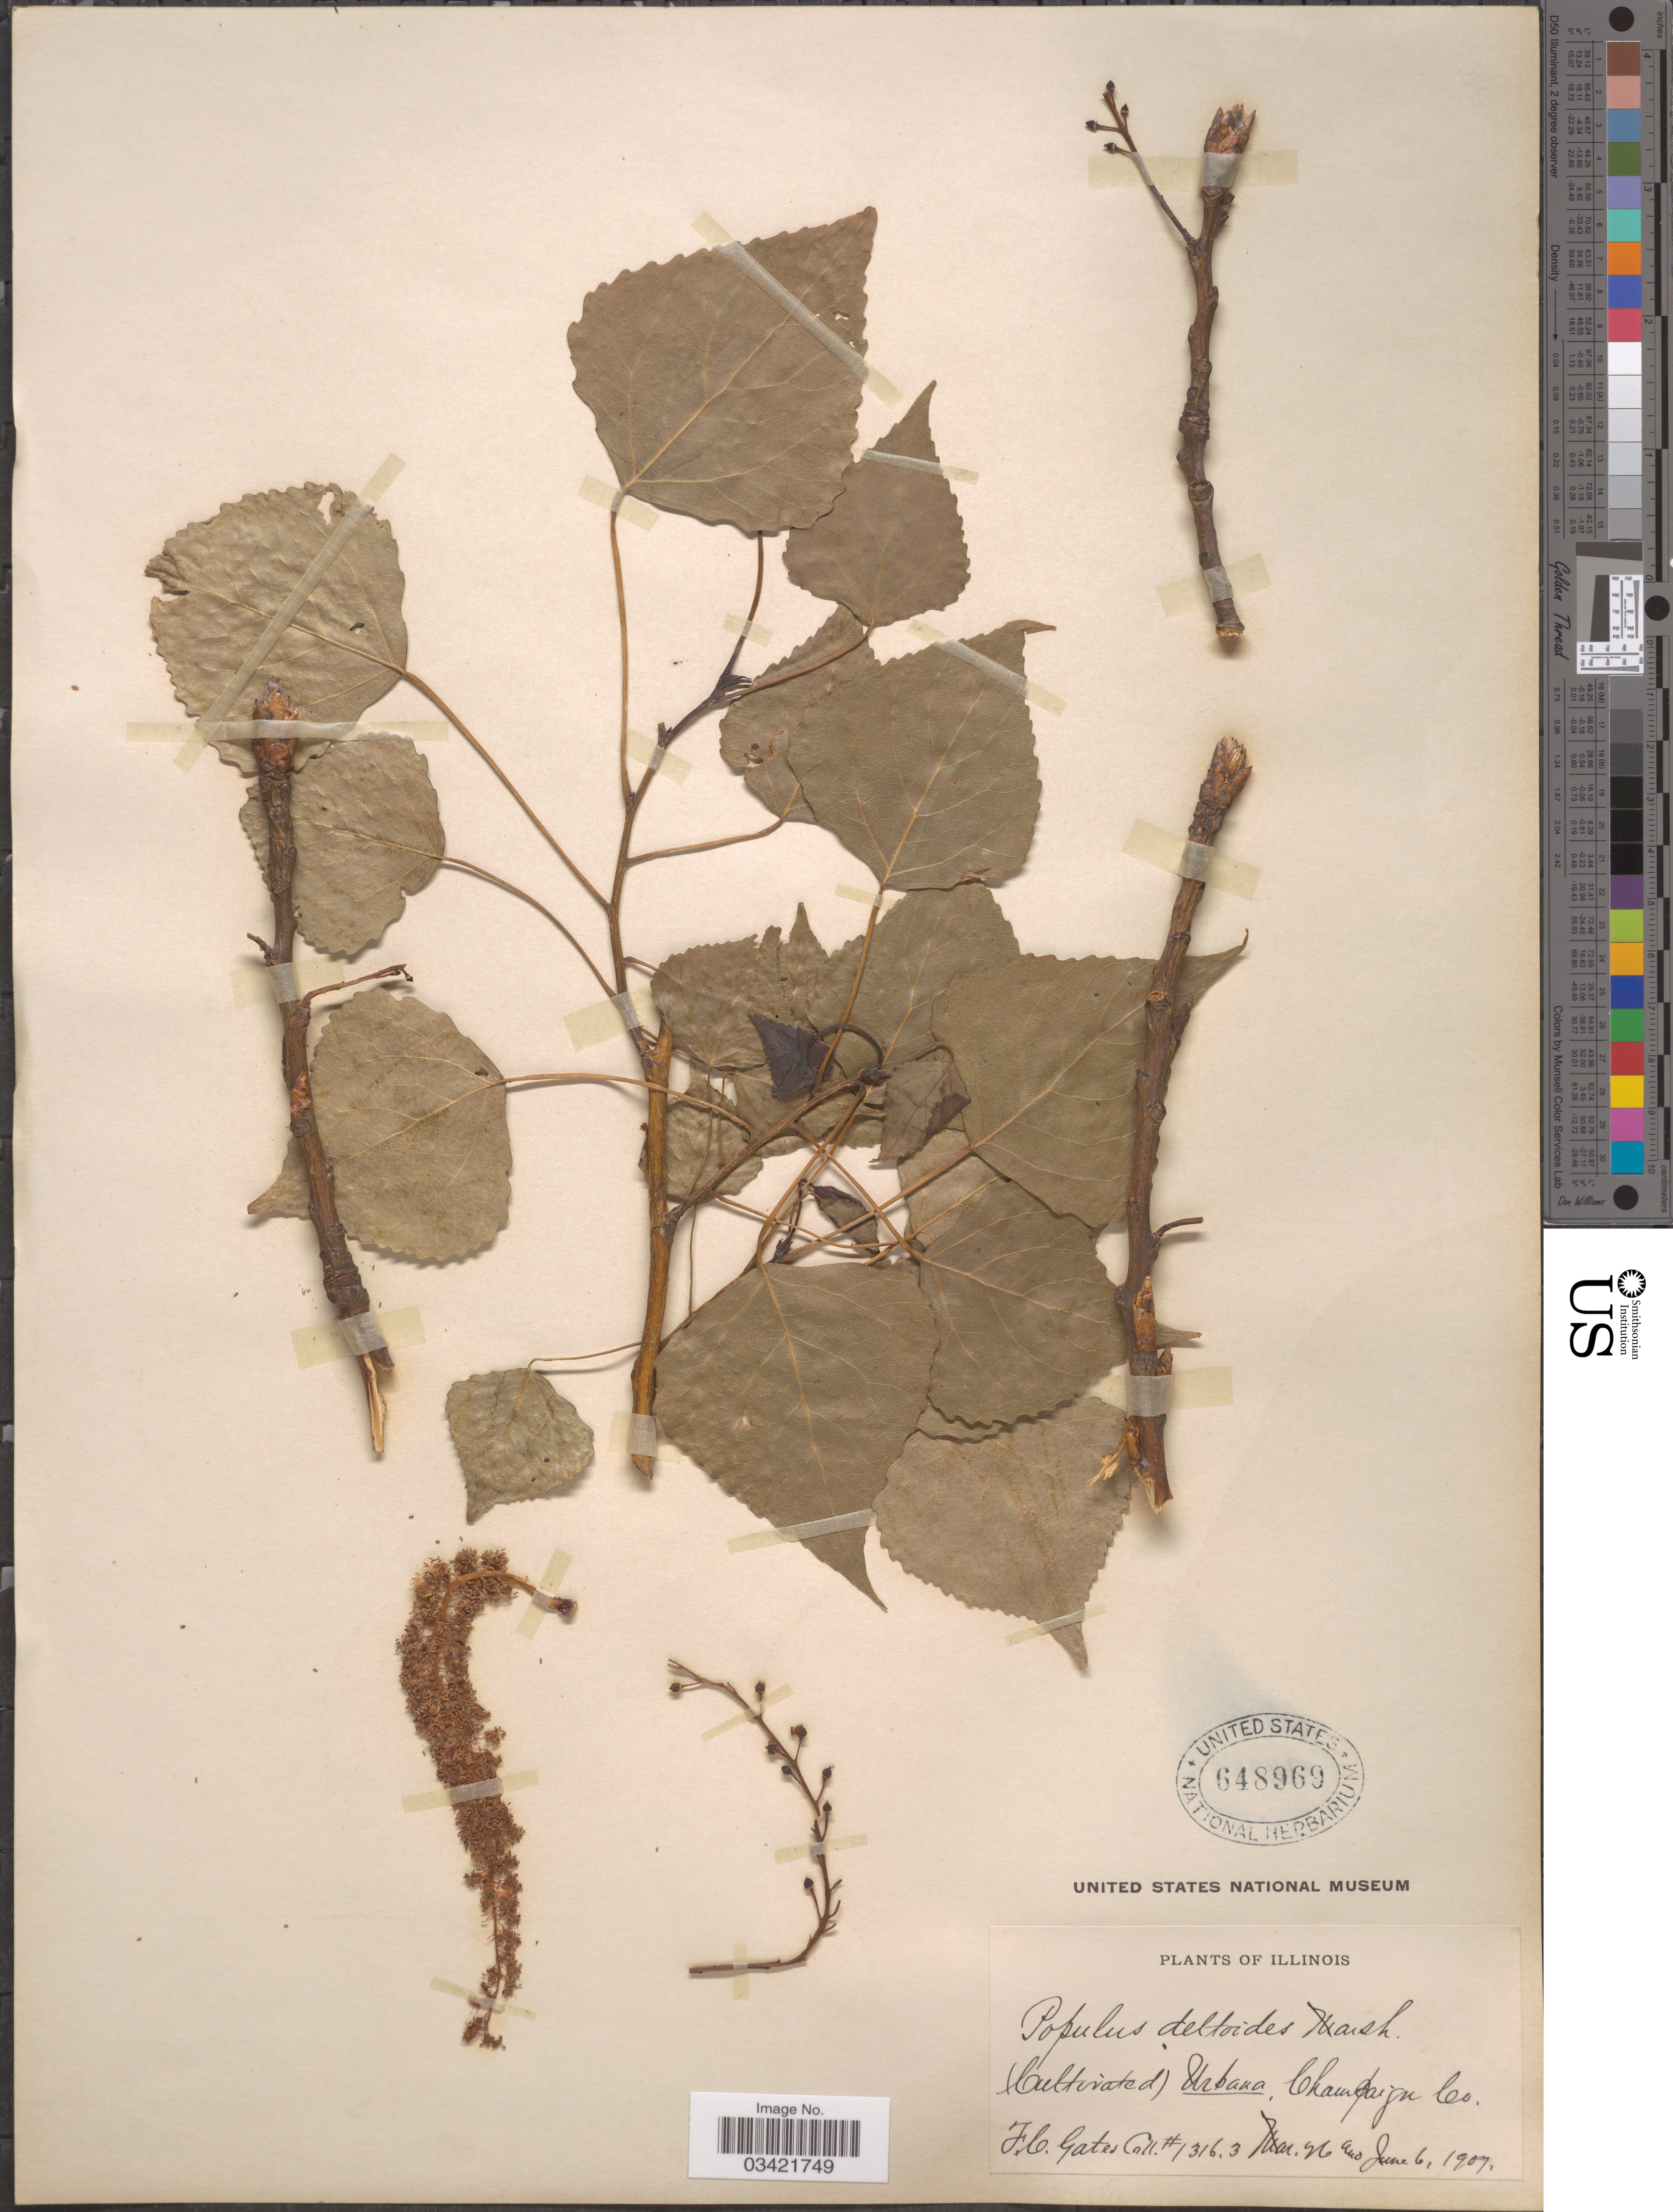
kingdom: Plantae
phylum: Tracheophyta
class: Magnoliopsida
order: Malpighiales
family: Salicaceae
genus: Populus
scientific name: Populus canadensis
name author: Moench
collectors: F. C. Gates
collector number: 13163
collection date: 1907-03-26/1907-06-06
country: United States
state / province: Illinois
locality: Urbana, Champaign Co.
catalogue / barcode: US 648969